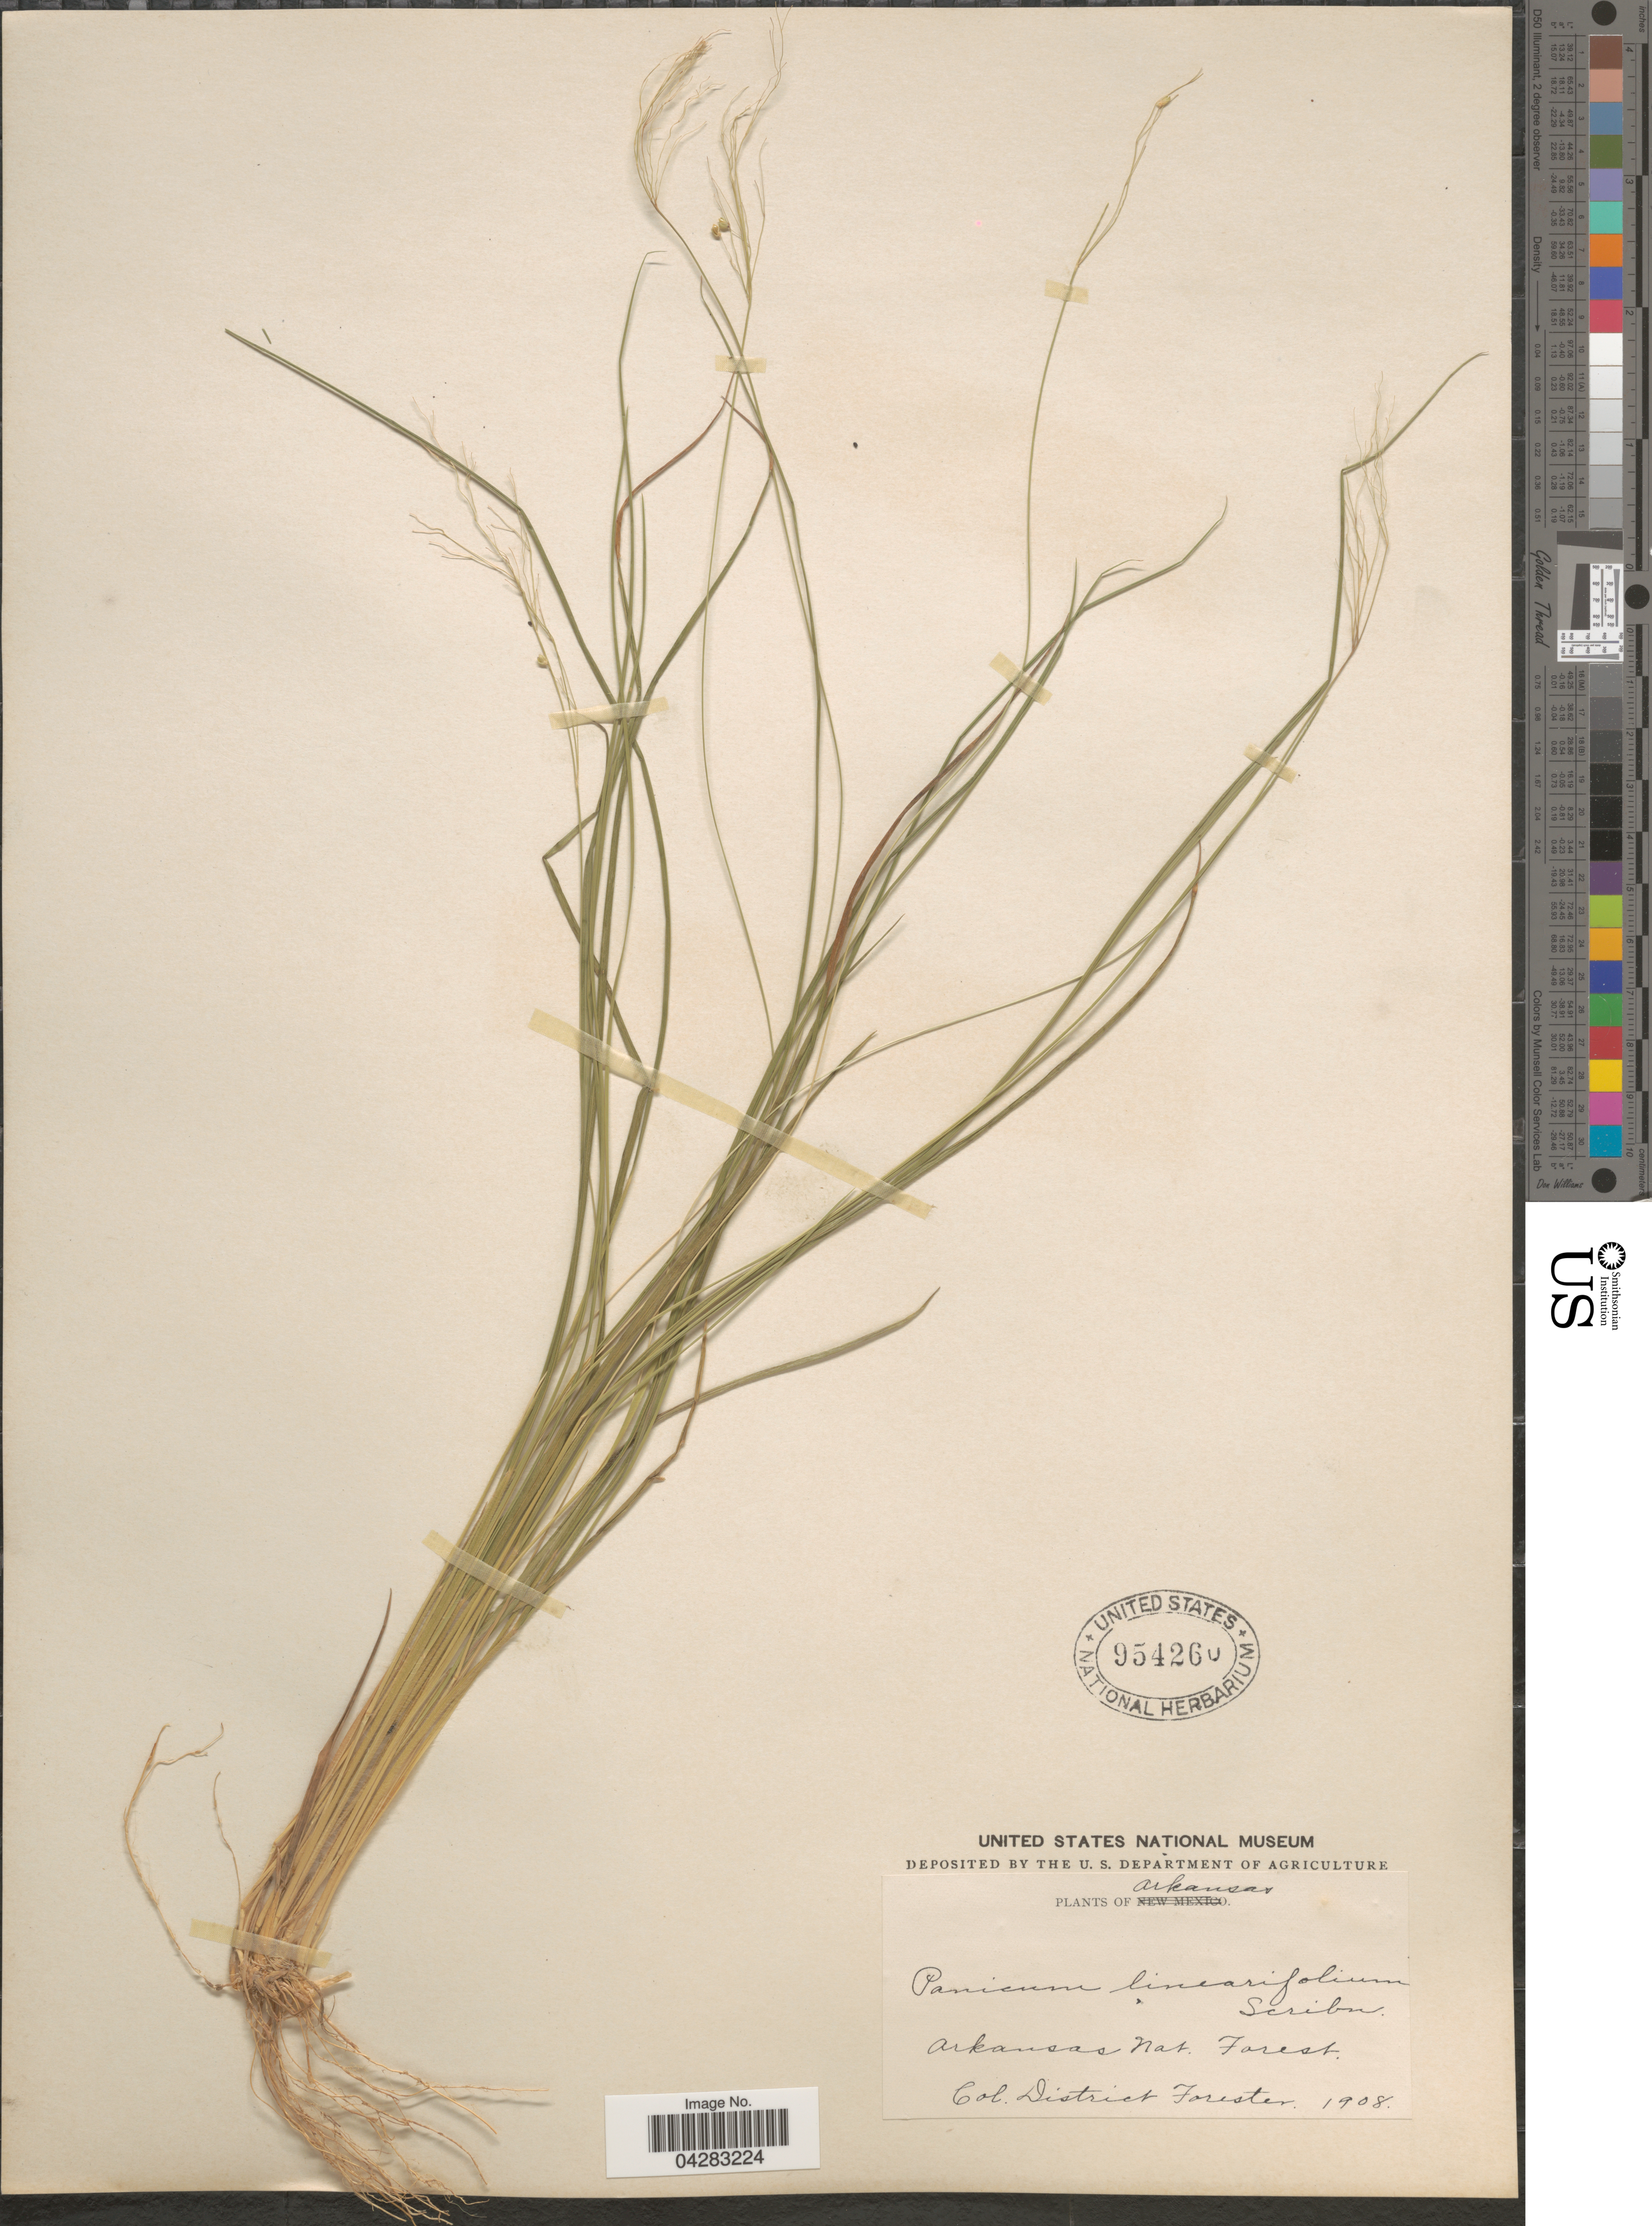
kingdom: Plantae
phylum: Tracheophyta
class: Liliopsida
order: Poales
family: Poaceae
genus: Dichanthelium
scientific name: Dichanthelium linearifolium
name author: (Scribn.) Gould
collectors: District Forester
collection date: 1908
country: United States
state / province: Arkansas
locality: Arkansas Nat. Forest.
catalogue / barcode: US 954260